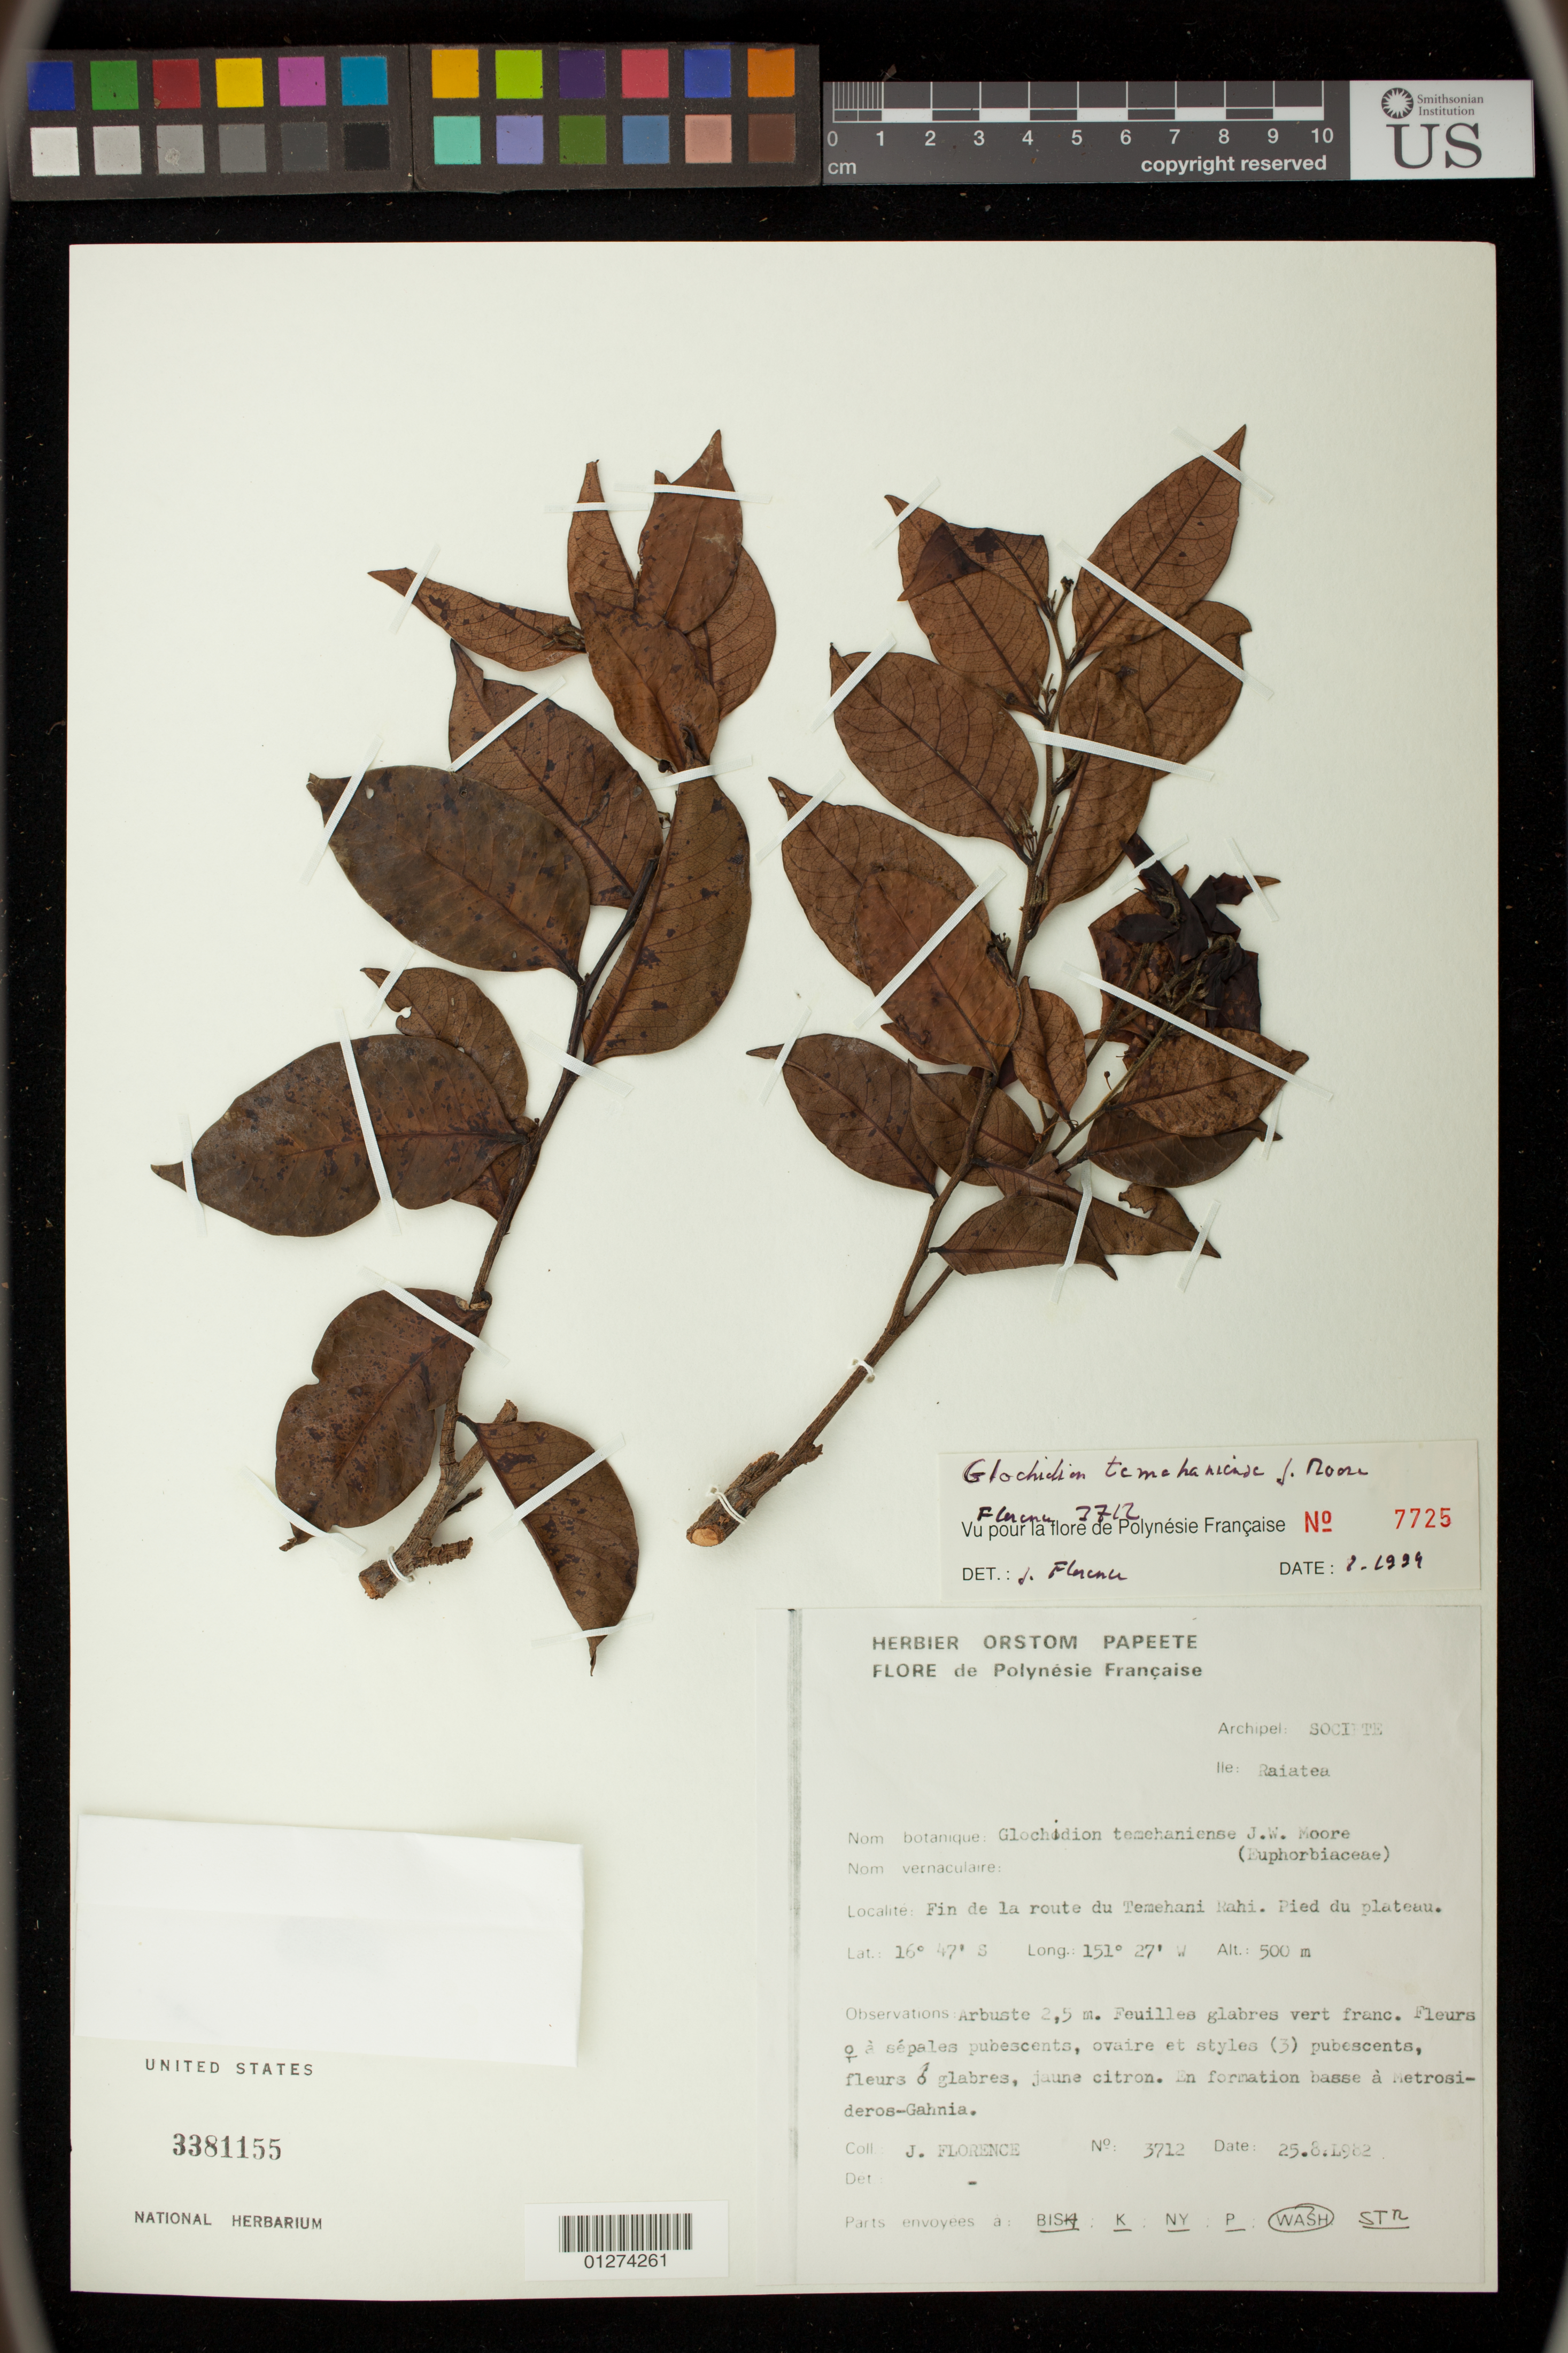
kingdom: Plantae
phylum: Tracheophyta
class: Magnoliopsida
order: Malpighiales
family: Phyllanthaceae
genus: Phyllanthus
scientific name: Phyllanthus temehaniensis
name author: (J.W. Moore) W.L. Wagner & Lorence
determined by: Wagner, W. L., (BOT), Smithsonian Institution - National Museum of Natural History (UNITED STATES)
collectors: J. Florence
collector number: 3712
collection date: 1982-08-25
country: French Polynesia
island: Raiatea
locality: Societe. Raiatea. Fin de la route du Temehani Rahi. Pied du plateau.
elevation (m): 500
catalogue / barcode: US 3381155